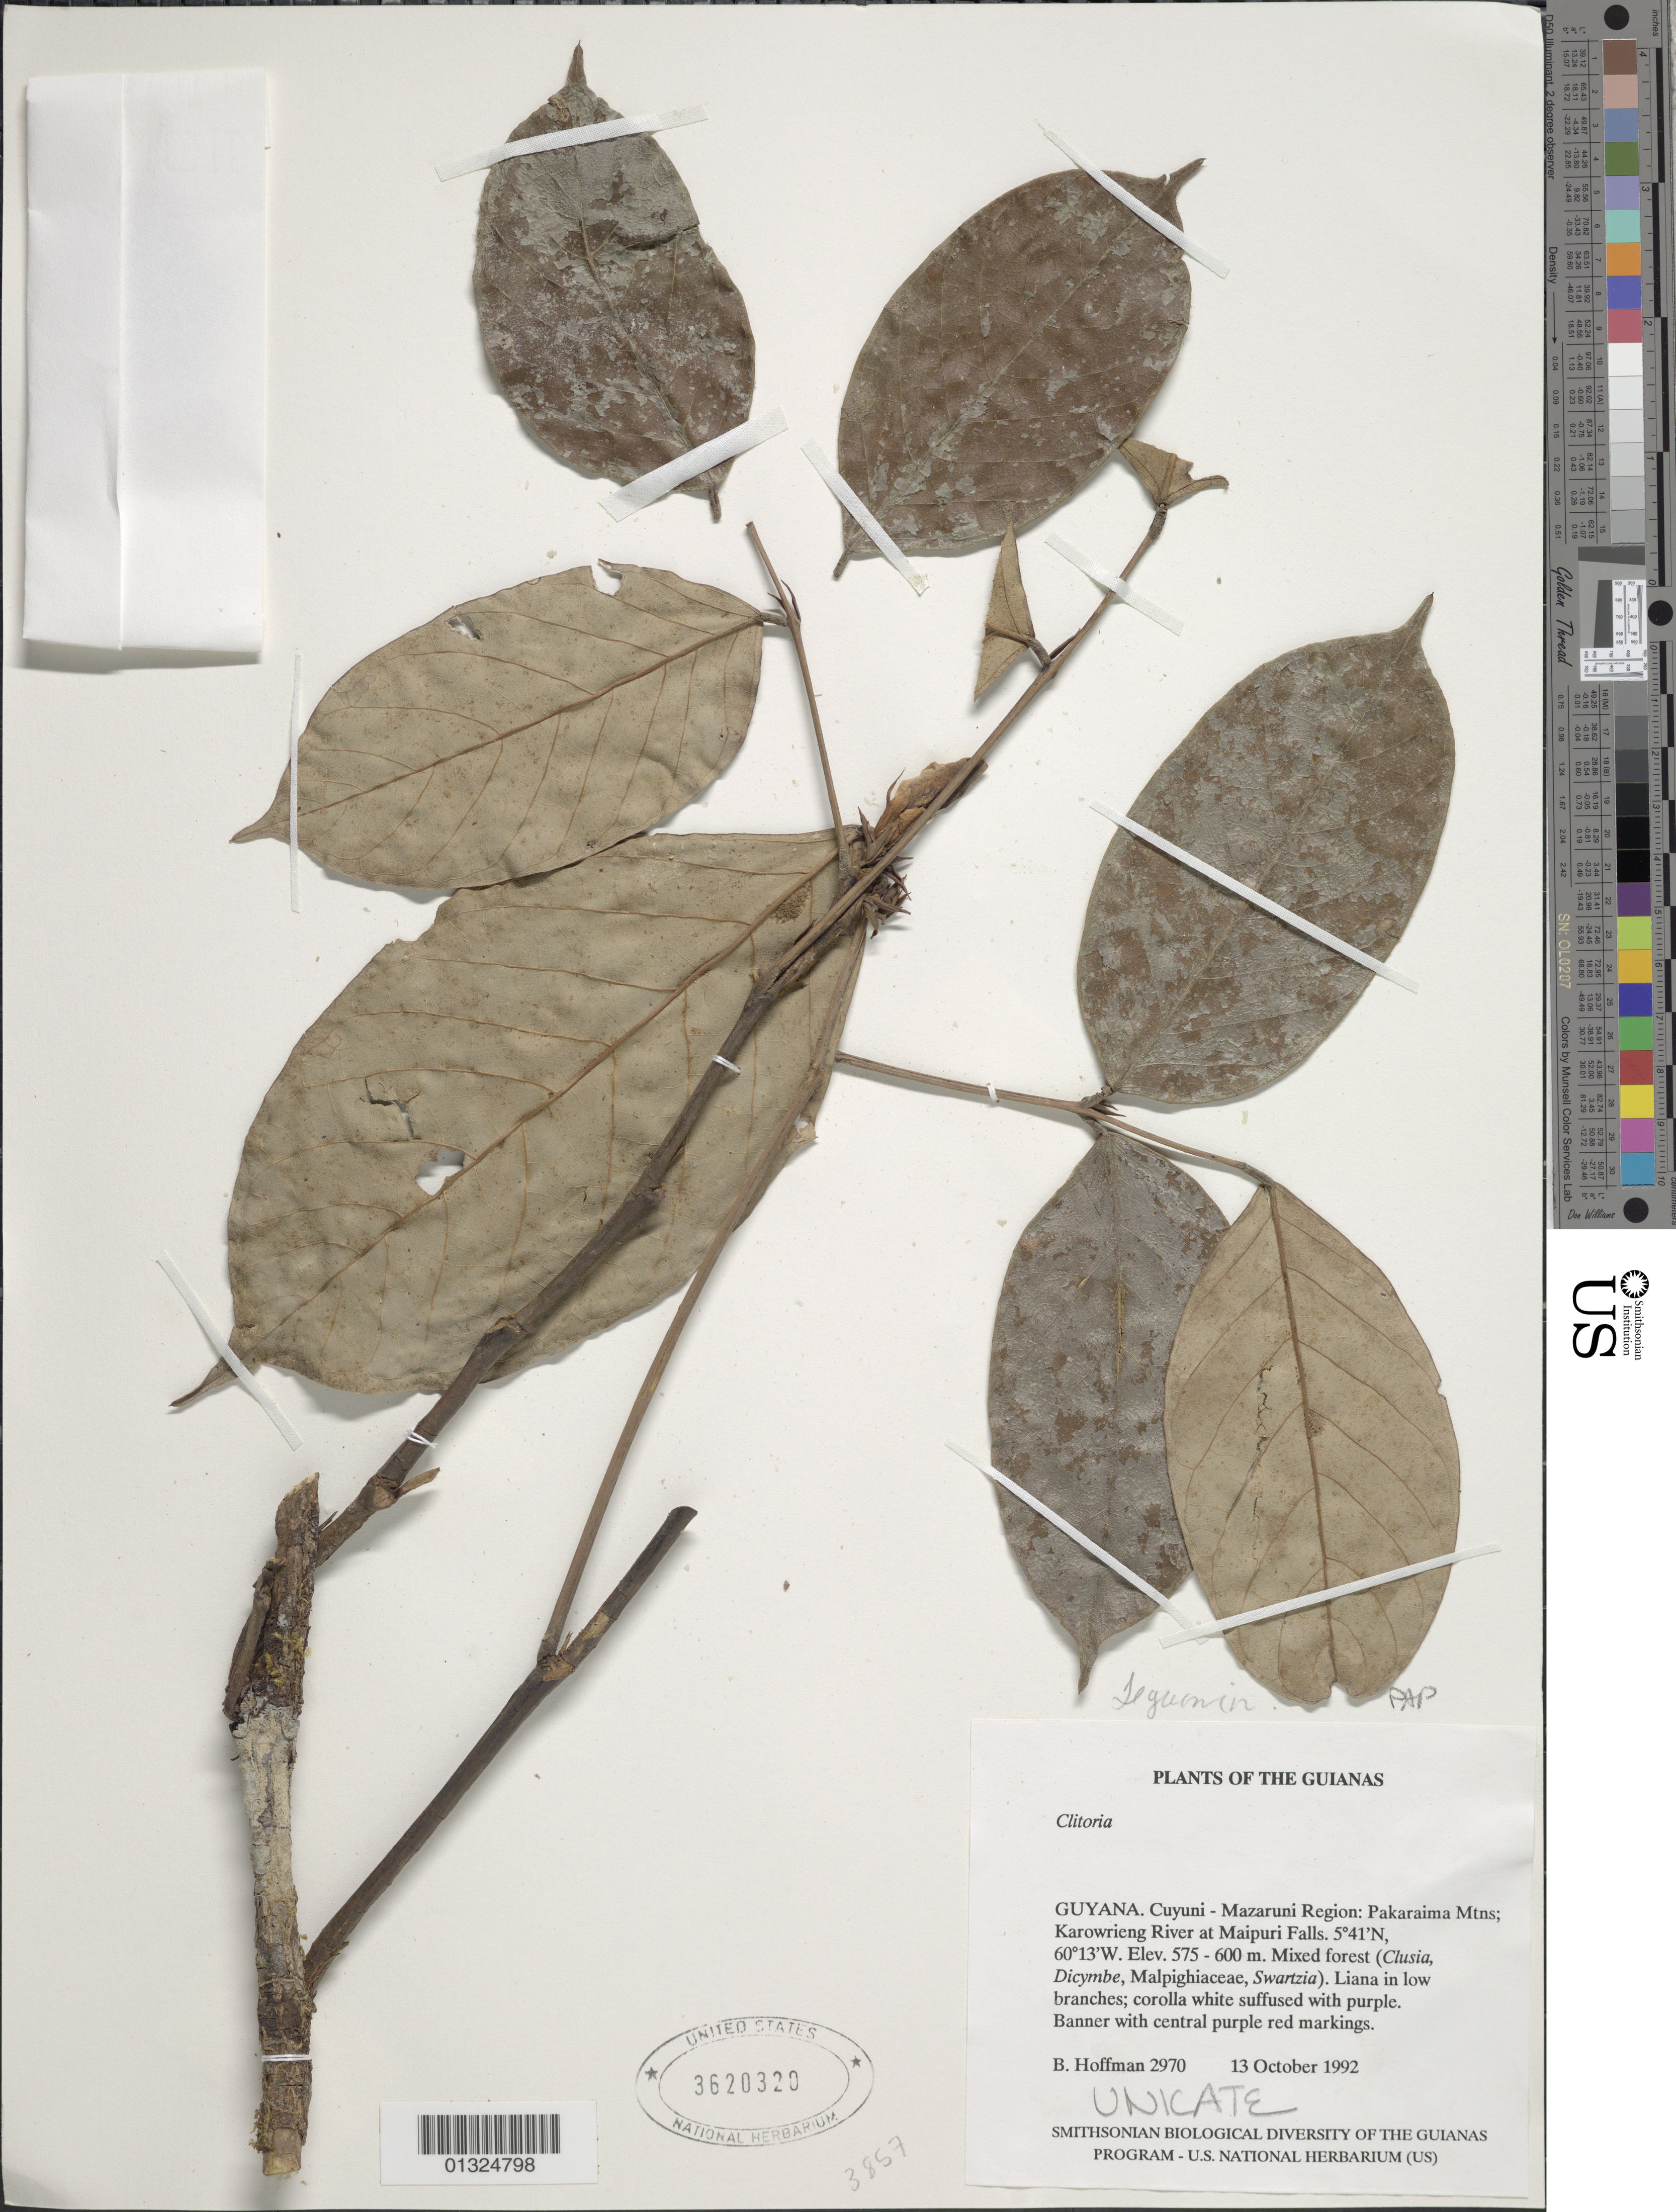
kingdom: Plantae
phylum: Tracheophyta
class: Magnoliopsida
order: Fabales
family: Fabaceae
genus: Clitoria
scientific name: Clitoria sp.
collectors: B. Hoffman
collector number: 2970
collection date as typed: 13 October 1992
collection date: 1992-10-13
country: Guyana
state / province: Cuyuni-Mazaruni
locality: Pakaraima Mountains; Karowrieng River, at Maipuri Falls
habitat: Mixed forest (Clusia, Dicymbe, Malpighiaceae, Swartzia)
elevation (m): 575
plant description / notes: Genus det. G.P. Lewis, 2003 Unicate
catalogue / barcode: US 3620320